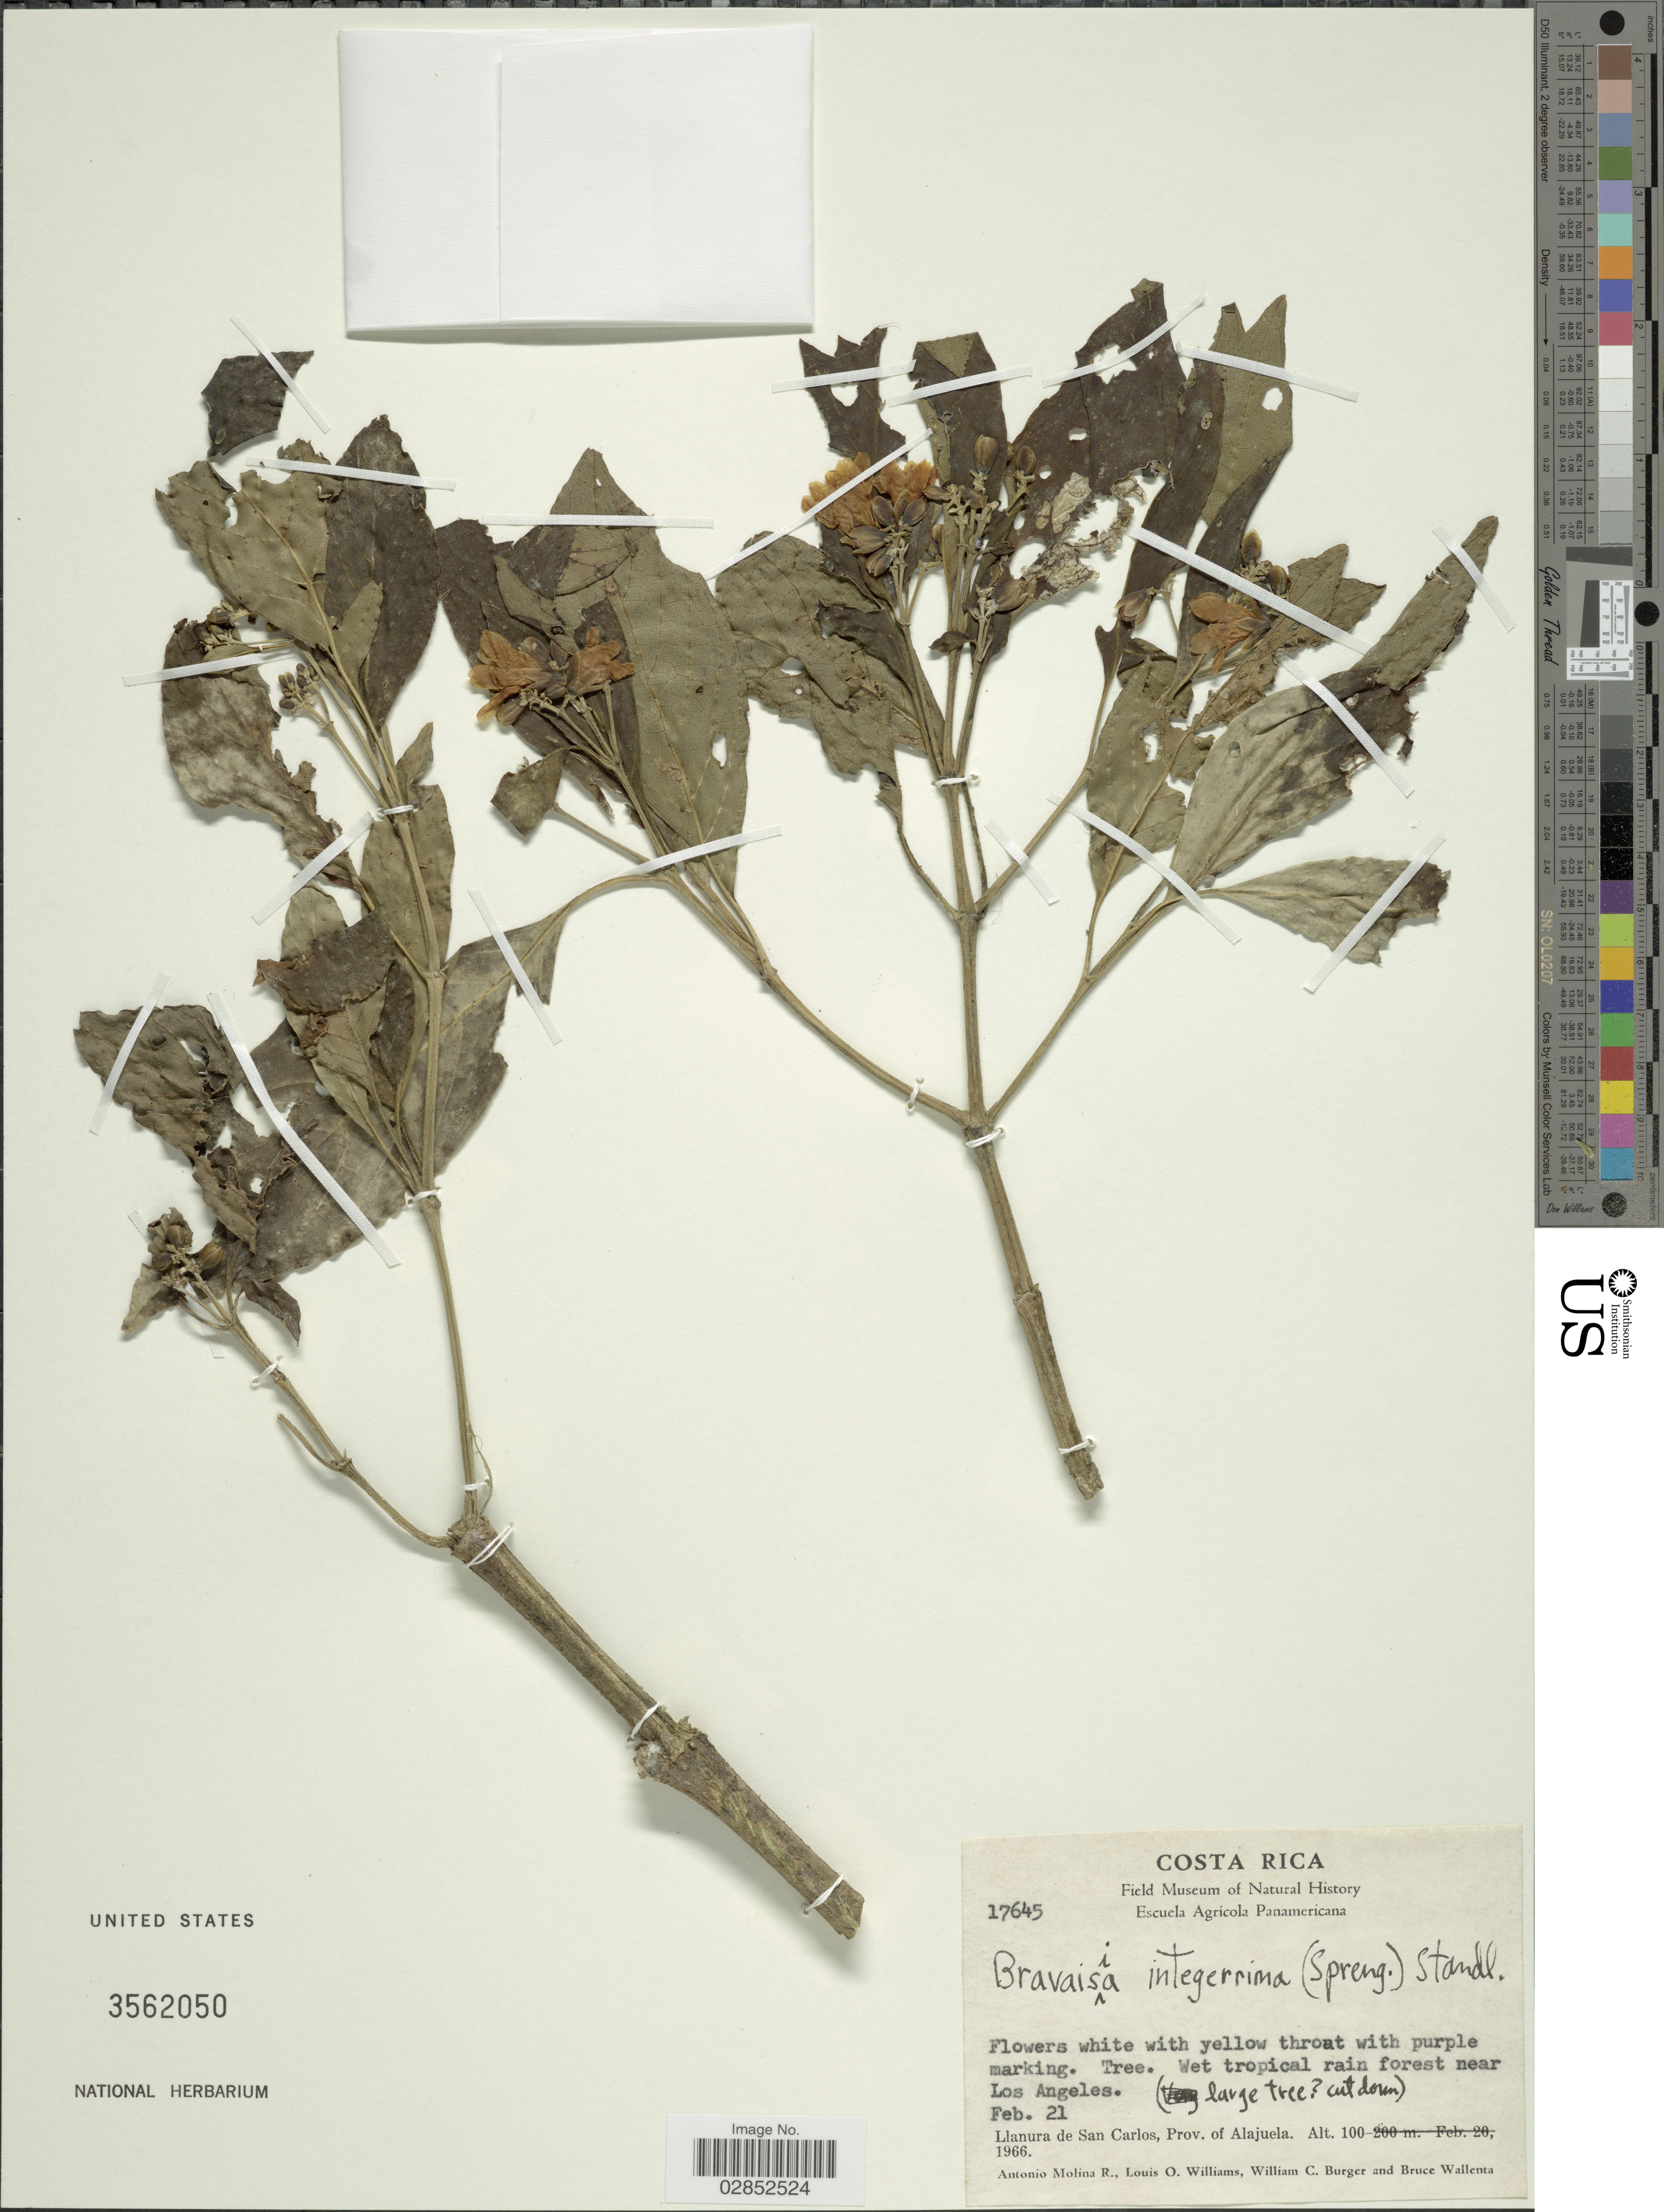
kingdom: Plantae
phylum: Tracheophyta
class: Magnoliopsida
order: Lamiales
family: Acanthaceae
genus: Bravaisia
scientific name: Bravaisia integerrima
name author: (Spreng.) Standl.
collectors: A. Molina R., L. O. Williams, W. Burger & B. Wallenta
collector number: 17645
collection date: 1966-02-21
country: Costa Rica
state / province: Alajuela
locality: Llanura de San Carlos, Prov. of Alajuela. Wet tropical rain forest near Los Angeles.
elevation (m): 100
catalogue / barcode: US 3562050